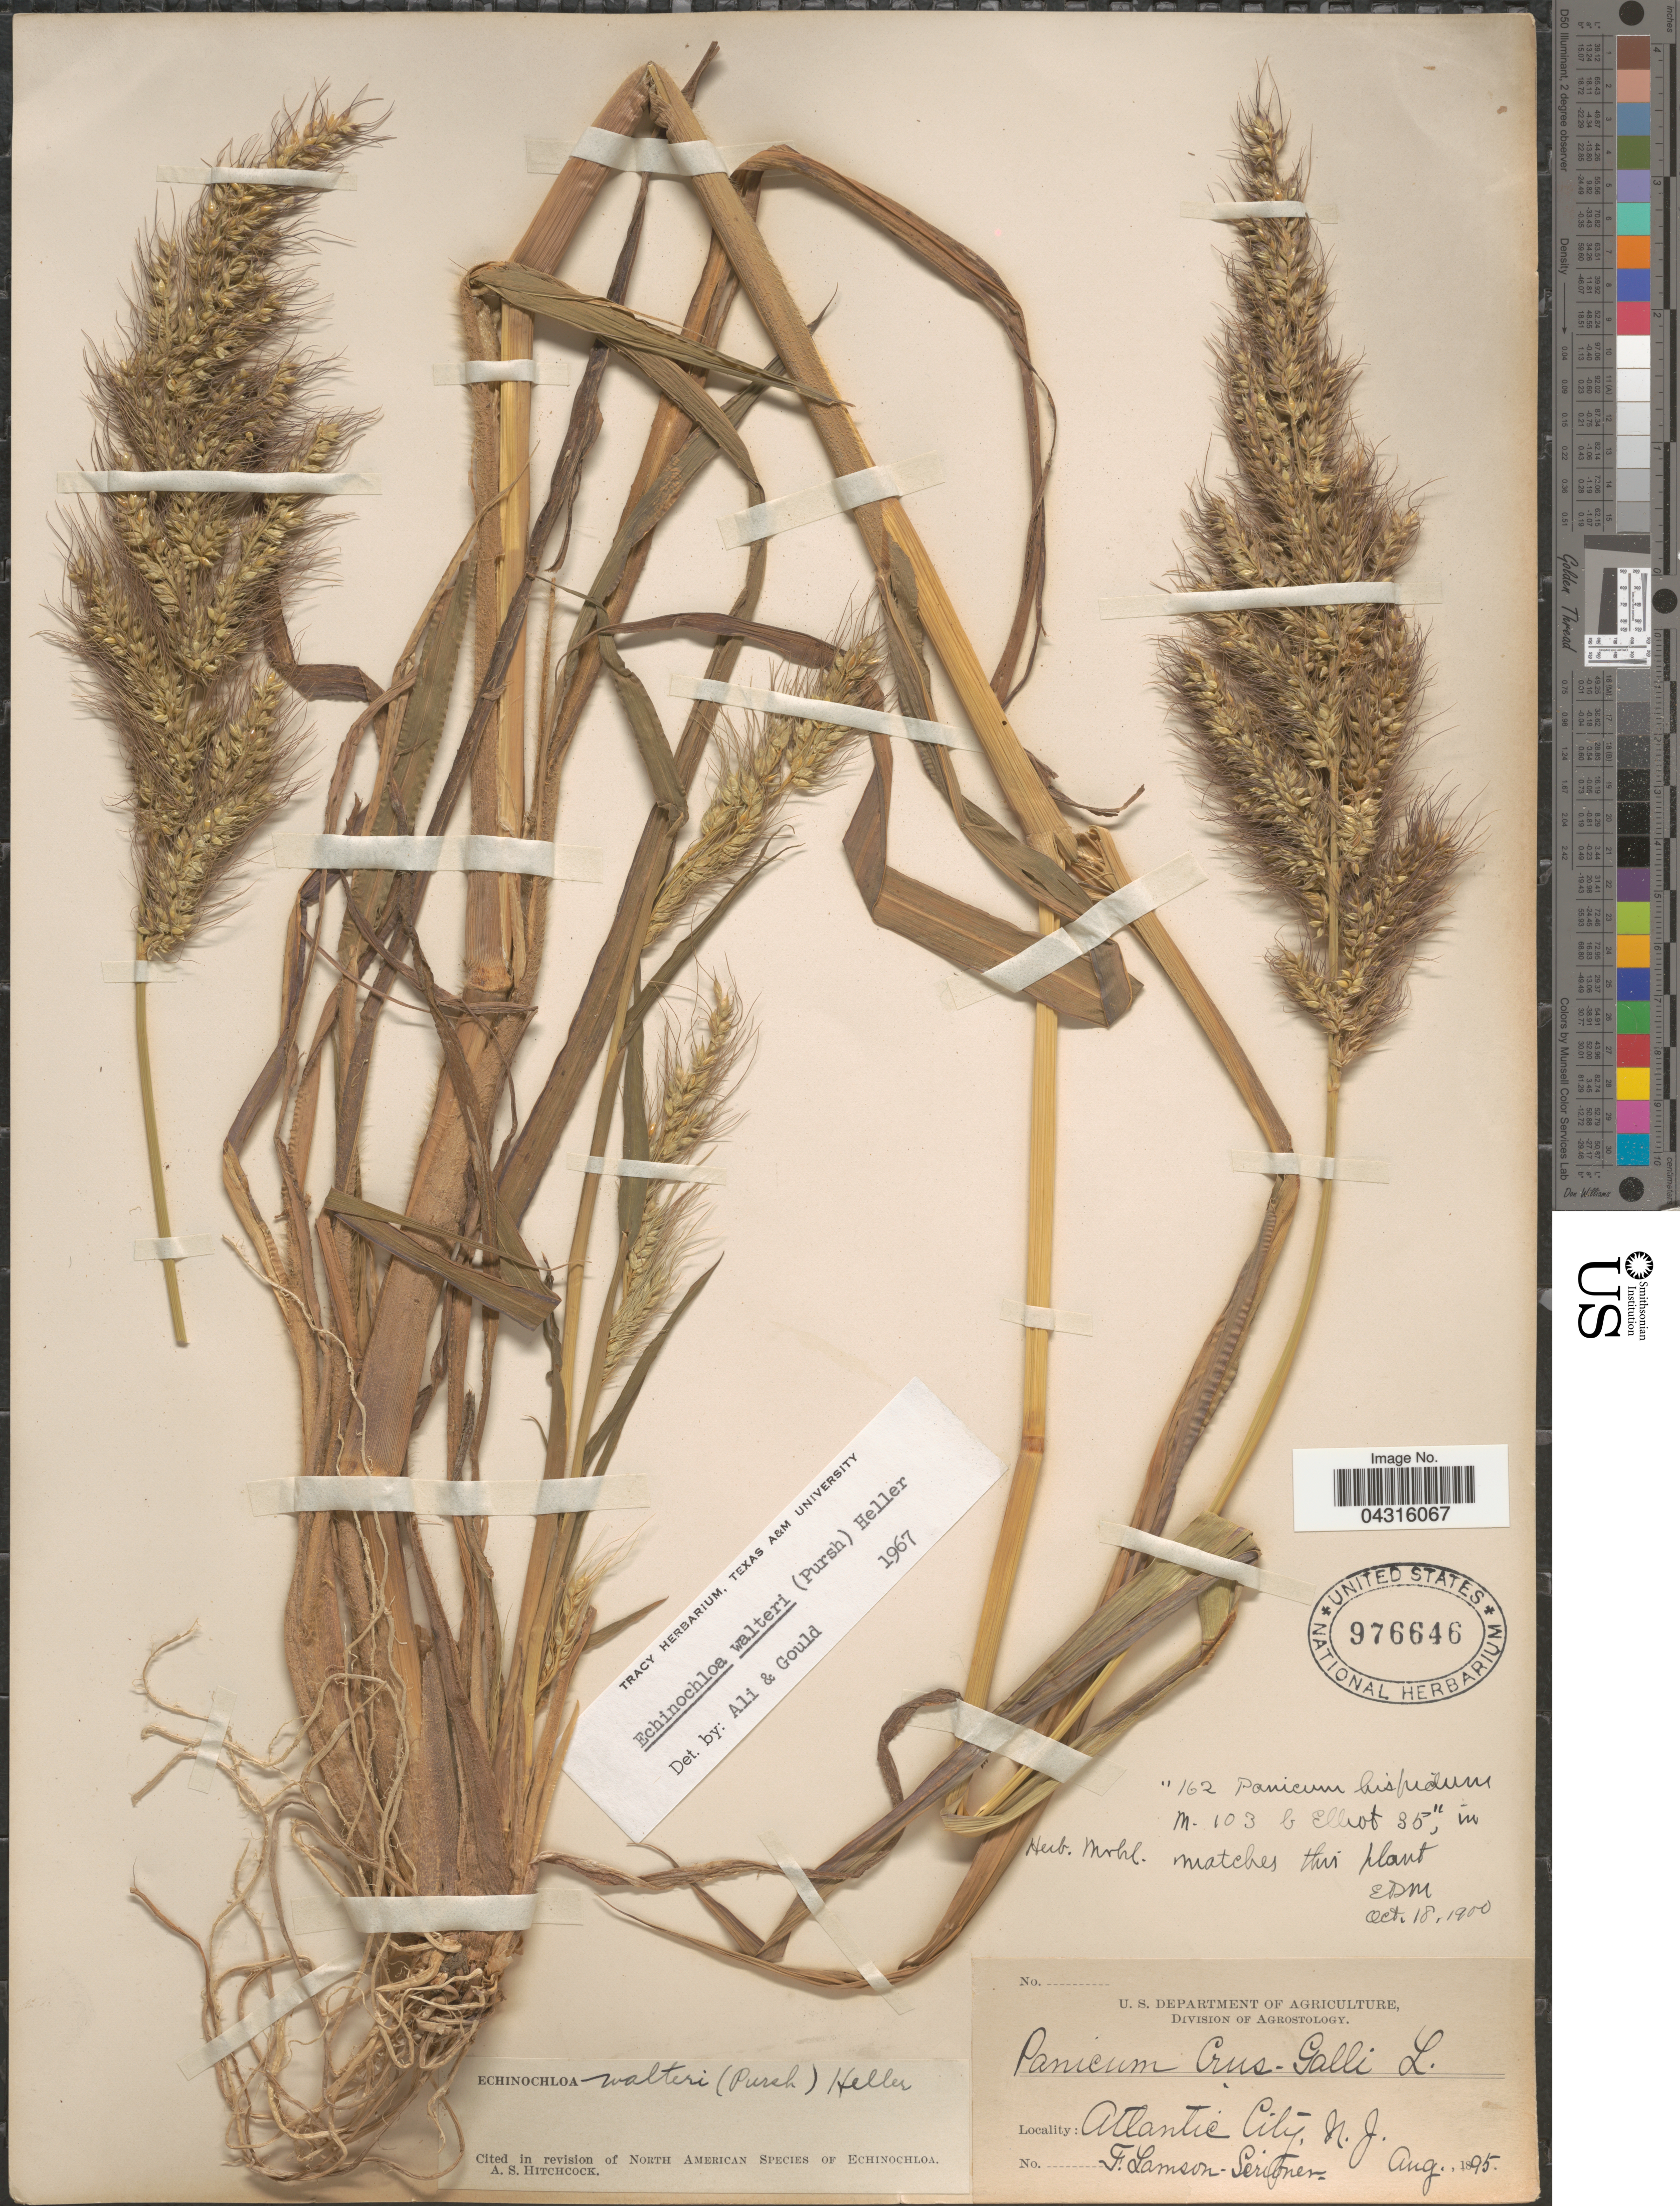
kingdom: Plantae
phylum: Tracheophyta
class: Liliopsida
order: Poales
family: Poaceae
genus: Echinochloa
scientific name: Echinochloa walteri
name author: (Pursh) A. Heller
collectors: F. Lamson-Scribner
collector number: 163?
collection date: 1895-08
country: United States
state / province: New Jersey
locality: Atlantic City.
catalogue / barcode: US 976646